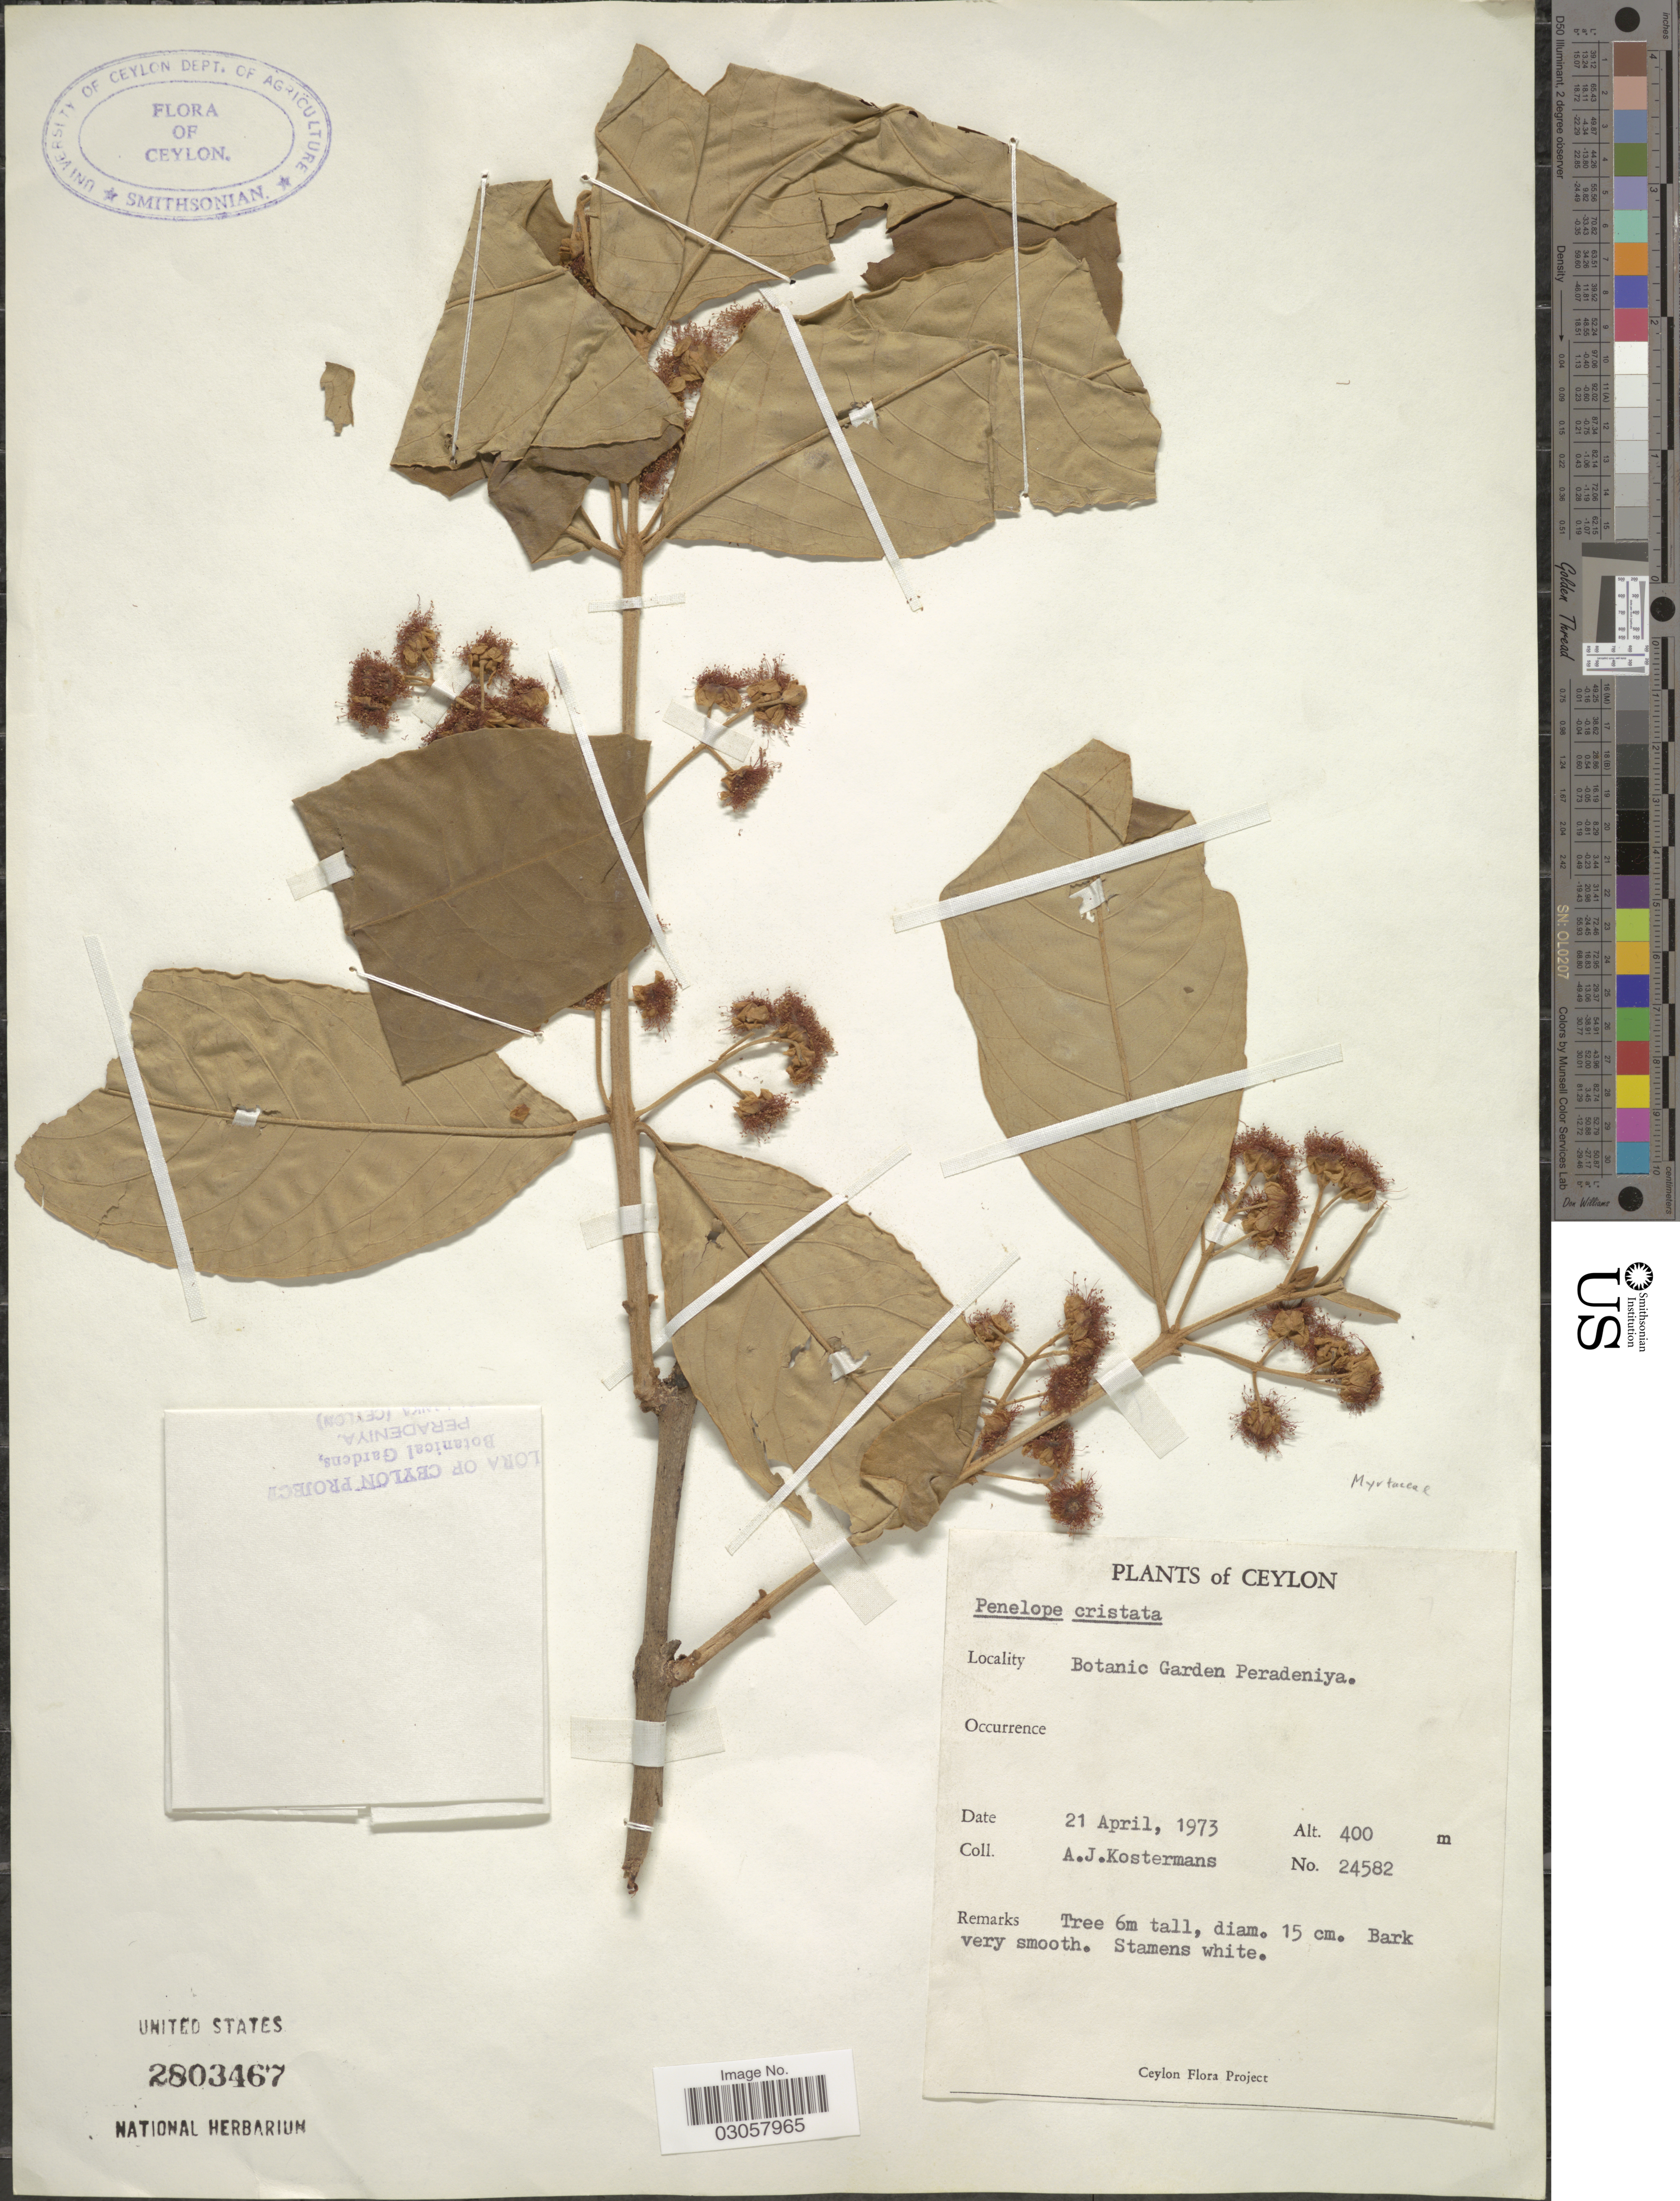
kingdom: Plantae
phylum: Tracheophyta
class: Magnoliopsida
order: Myrtales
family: Myrtaceae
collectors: A. J. G. Kostermans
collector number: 24582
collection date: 1973-04-21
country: Sri Lanka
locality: Ceylon. Botanic Garden Peradeniya.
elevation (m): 400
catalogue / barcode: US 2803467